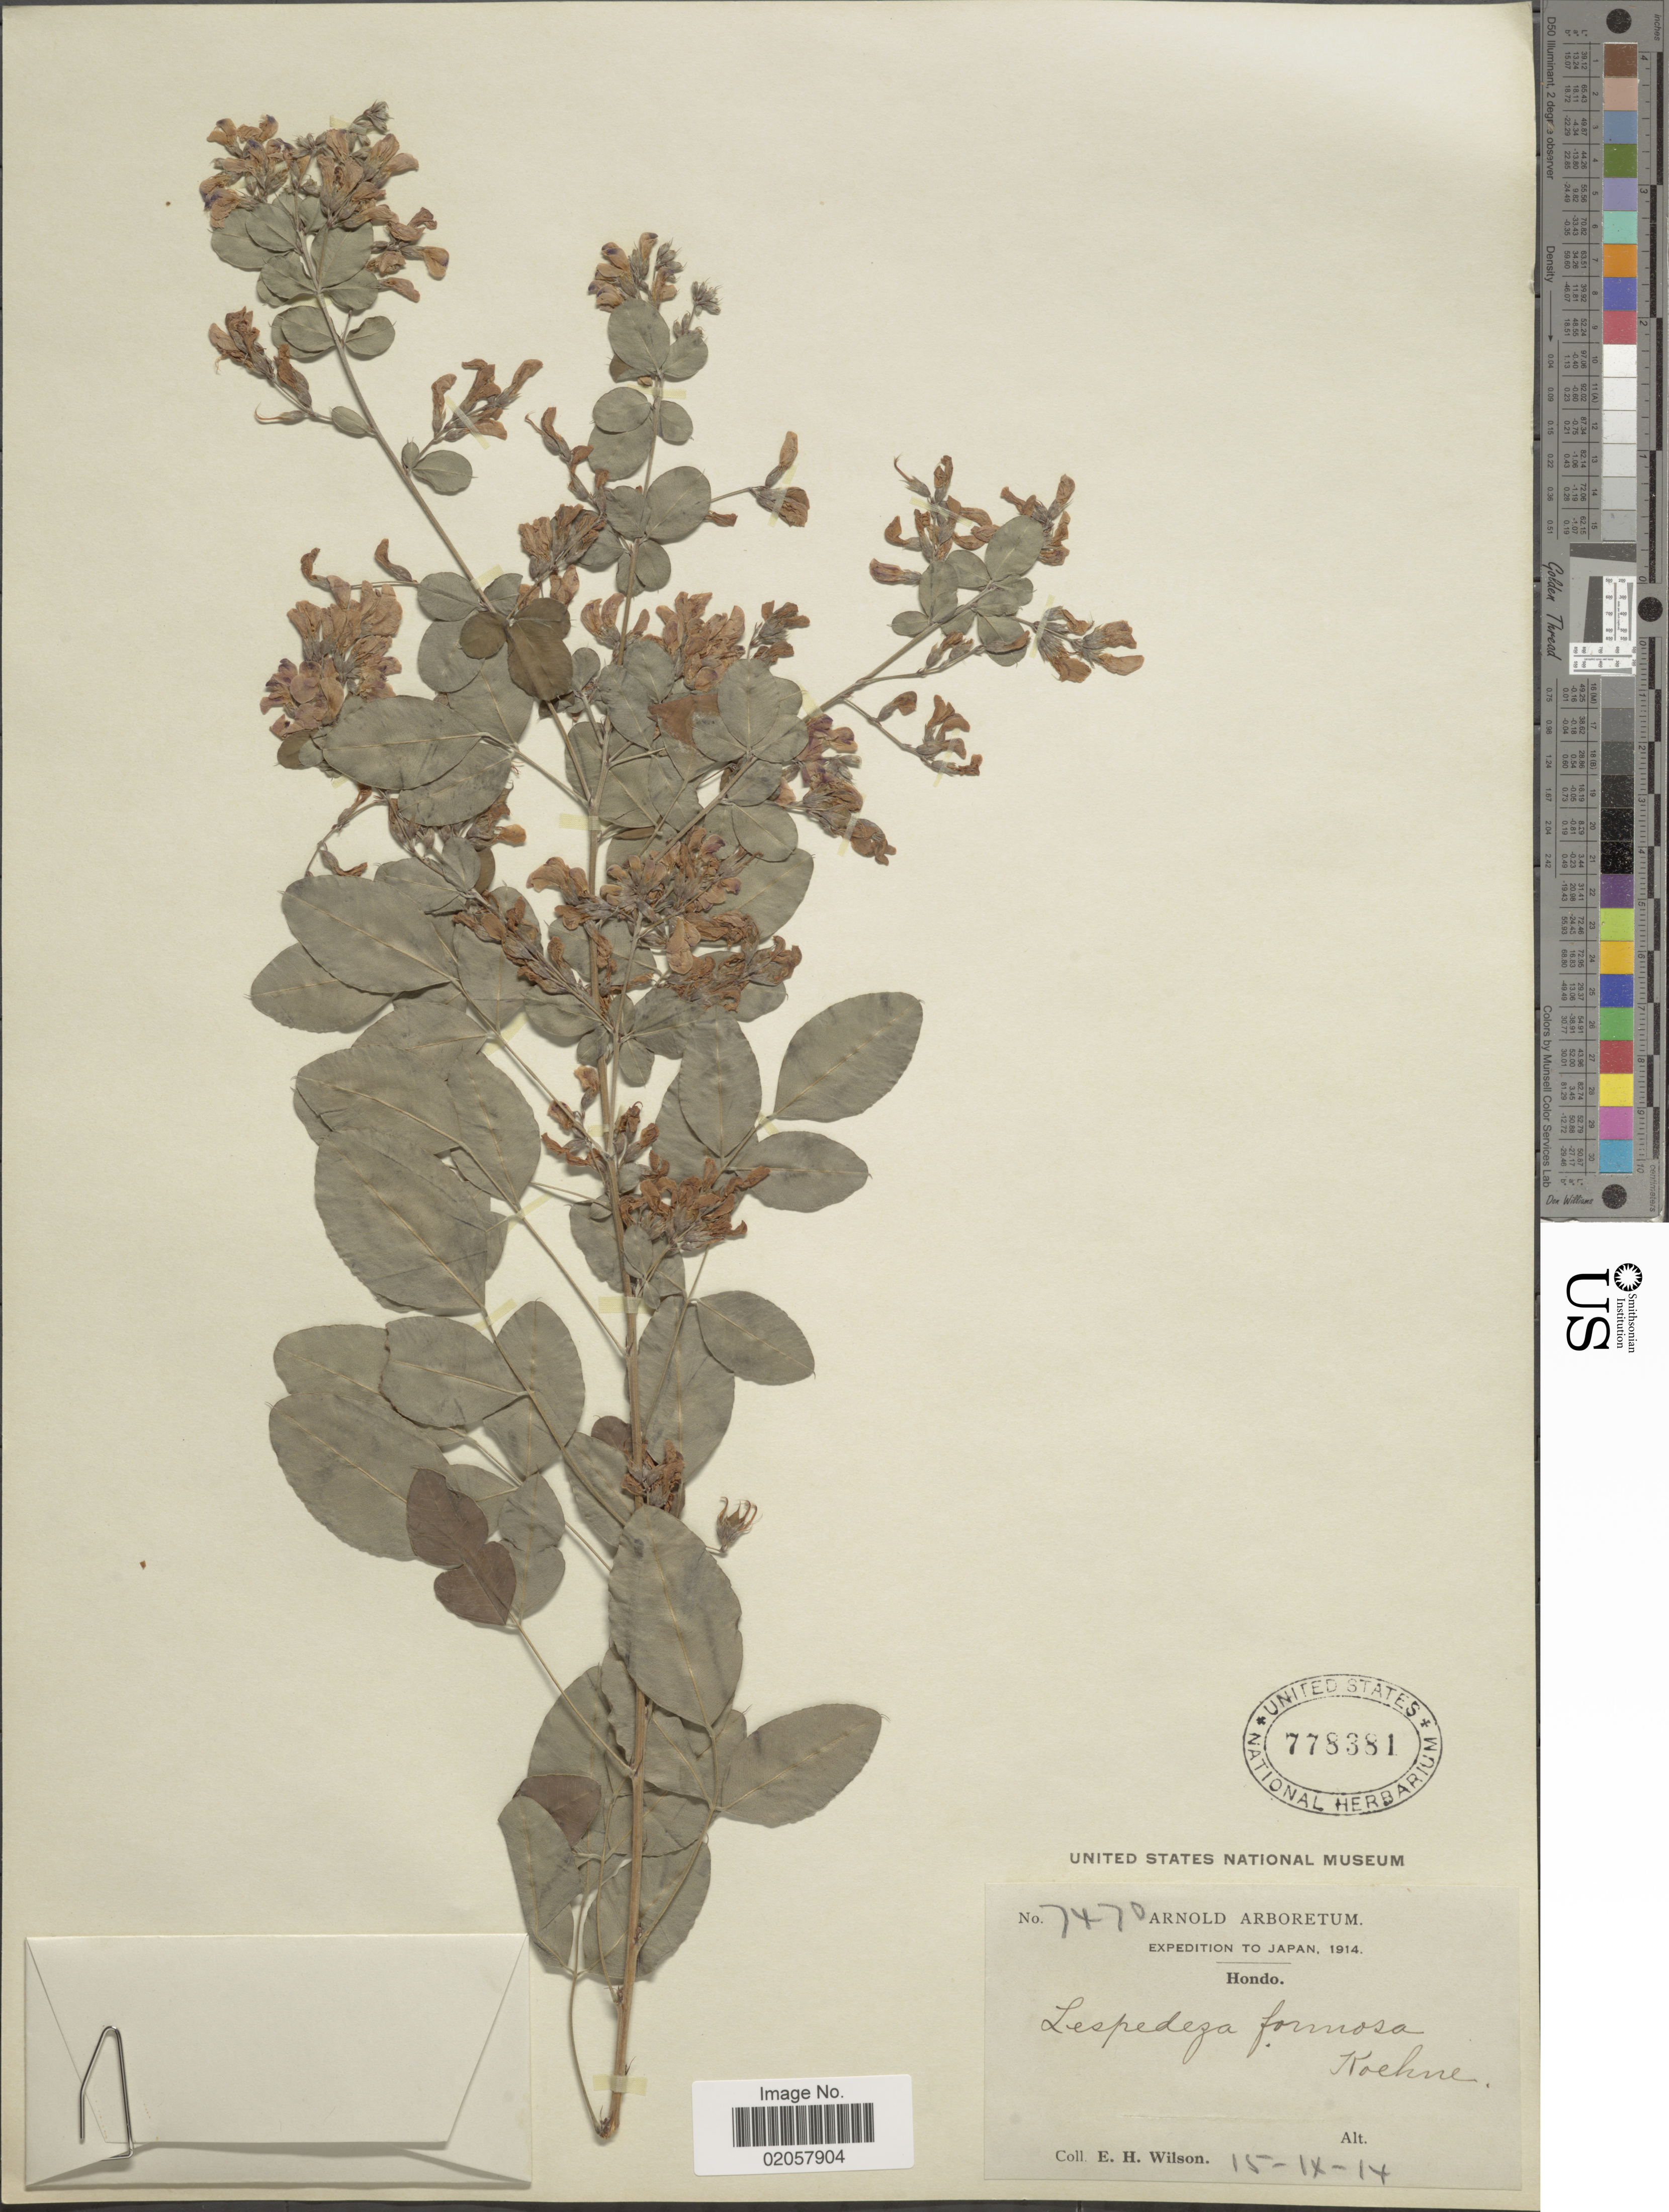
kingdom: Plantae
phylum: Tracheophyta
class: Magnoliopsida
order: Fabales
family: Fabaceae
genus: Lespedeza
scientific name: Lespedeza formosa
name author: (Vogel) Koehne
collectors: E. Wilson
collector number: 7470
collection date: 1914-09-15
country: Japan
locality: Hondo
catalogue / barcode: US 778381